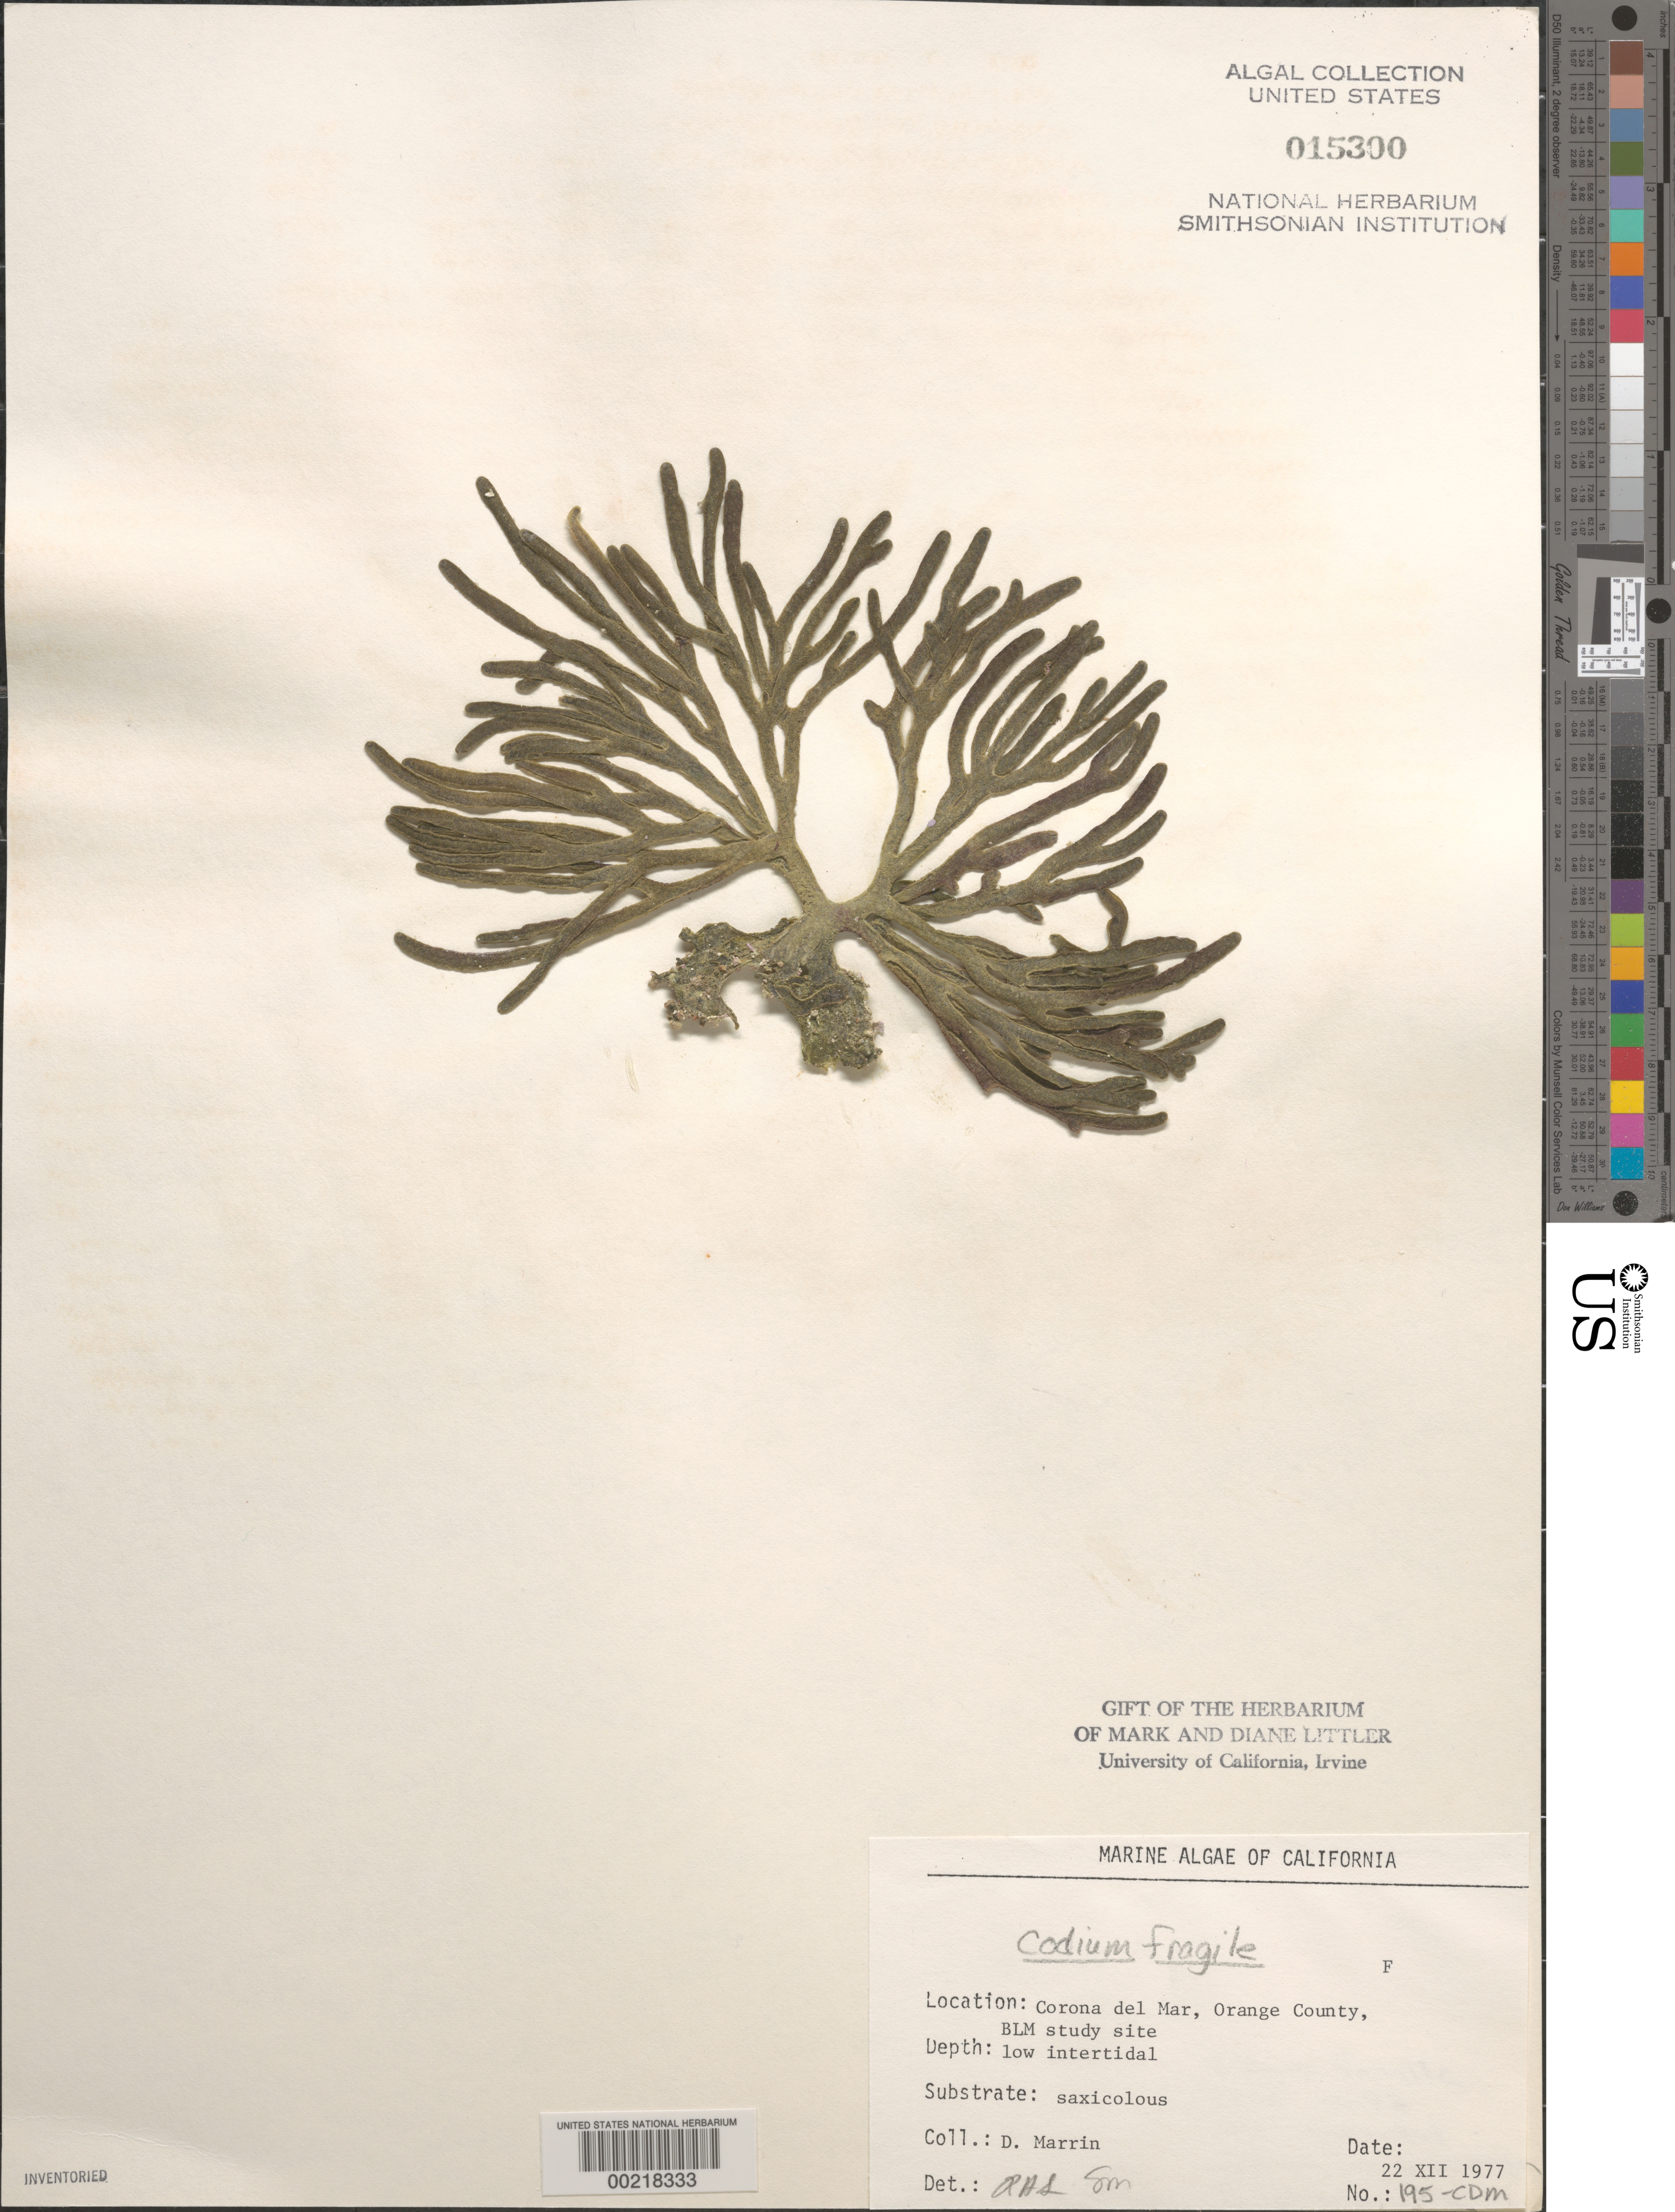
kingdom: Plantae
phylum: Chlorophyta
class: Ulvophyceae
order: Bryopsidales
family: Codiaceae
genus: Codium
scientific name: Codium fragile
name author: (Suringar) P. Hariot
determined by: Sims, Robert H.; Murray, S. N.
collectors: D. Marrin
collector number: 195-CDM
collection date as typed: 22 Dec 1977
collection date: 1977-12-22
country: United States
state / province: California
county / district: Orange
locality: Corona del Mar, mouth of Morning Canyon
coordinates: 33 35'14"N, 117 51'54"W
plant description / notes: BLM-SOCALBIGHT Rocky Intertidal Survey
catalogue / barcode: US 15300